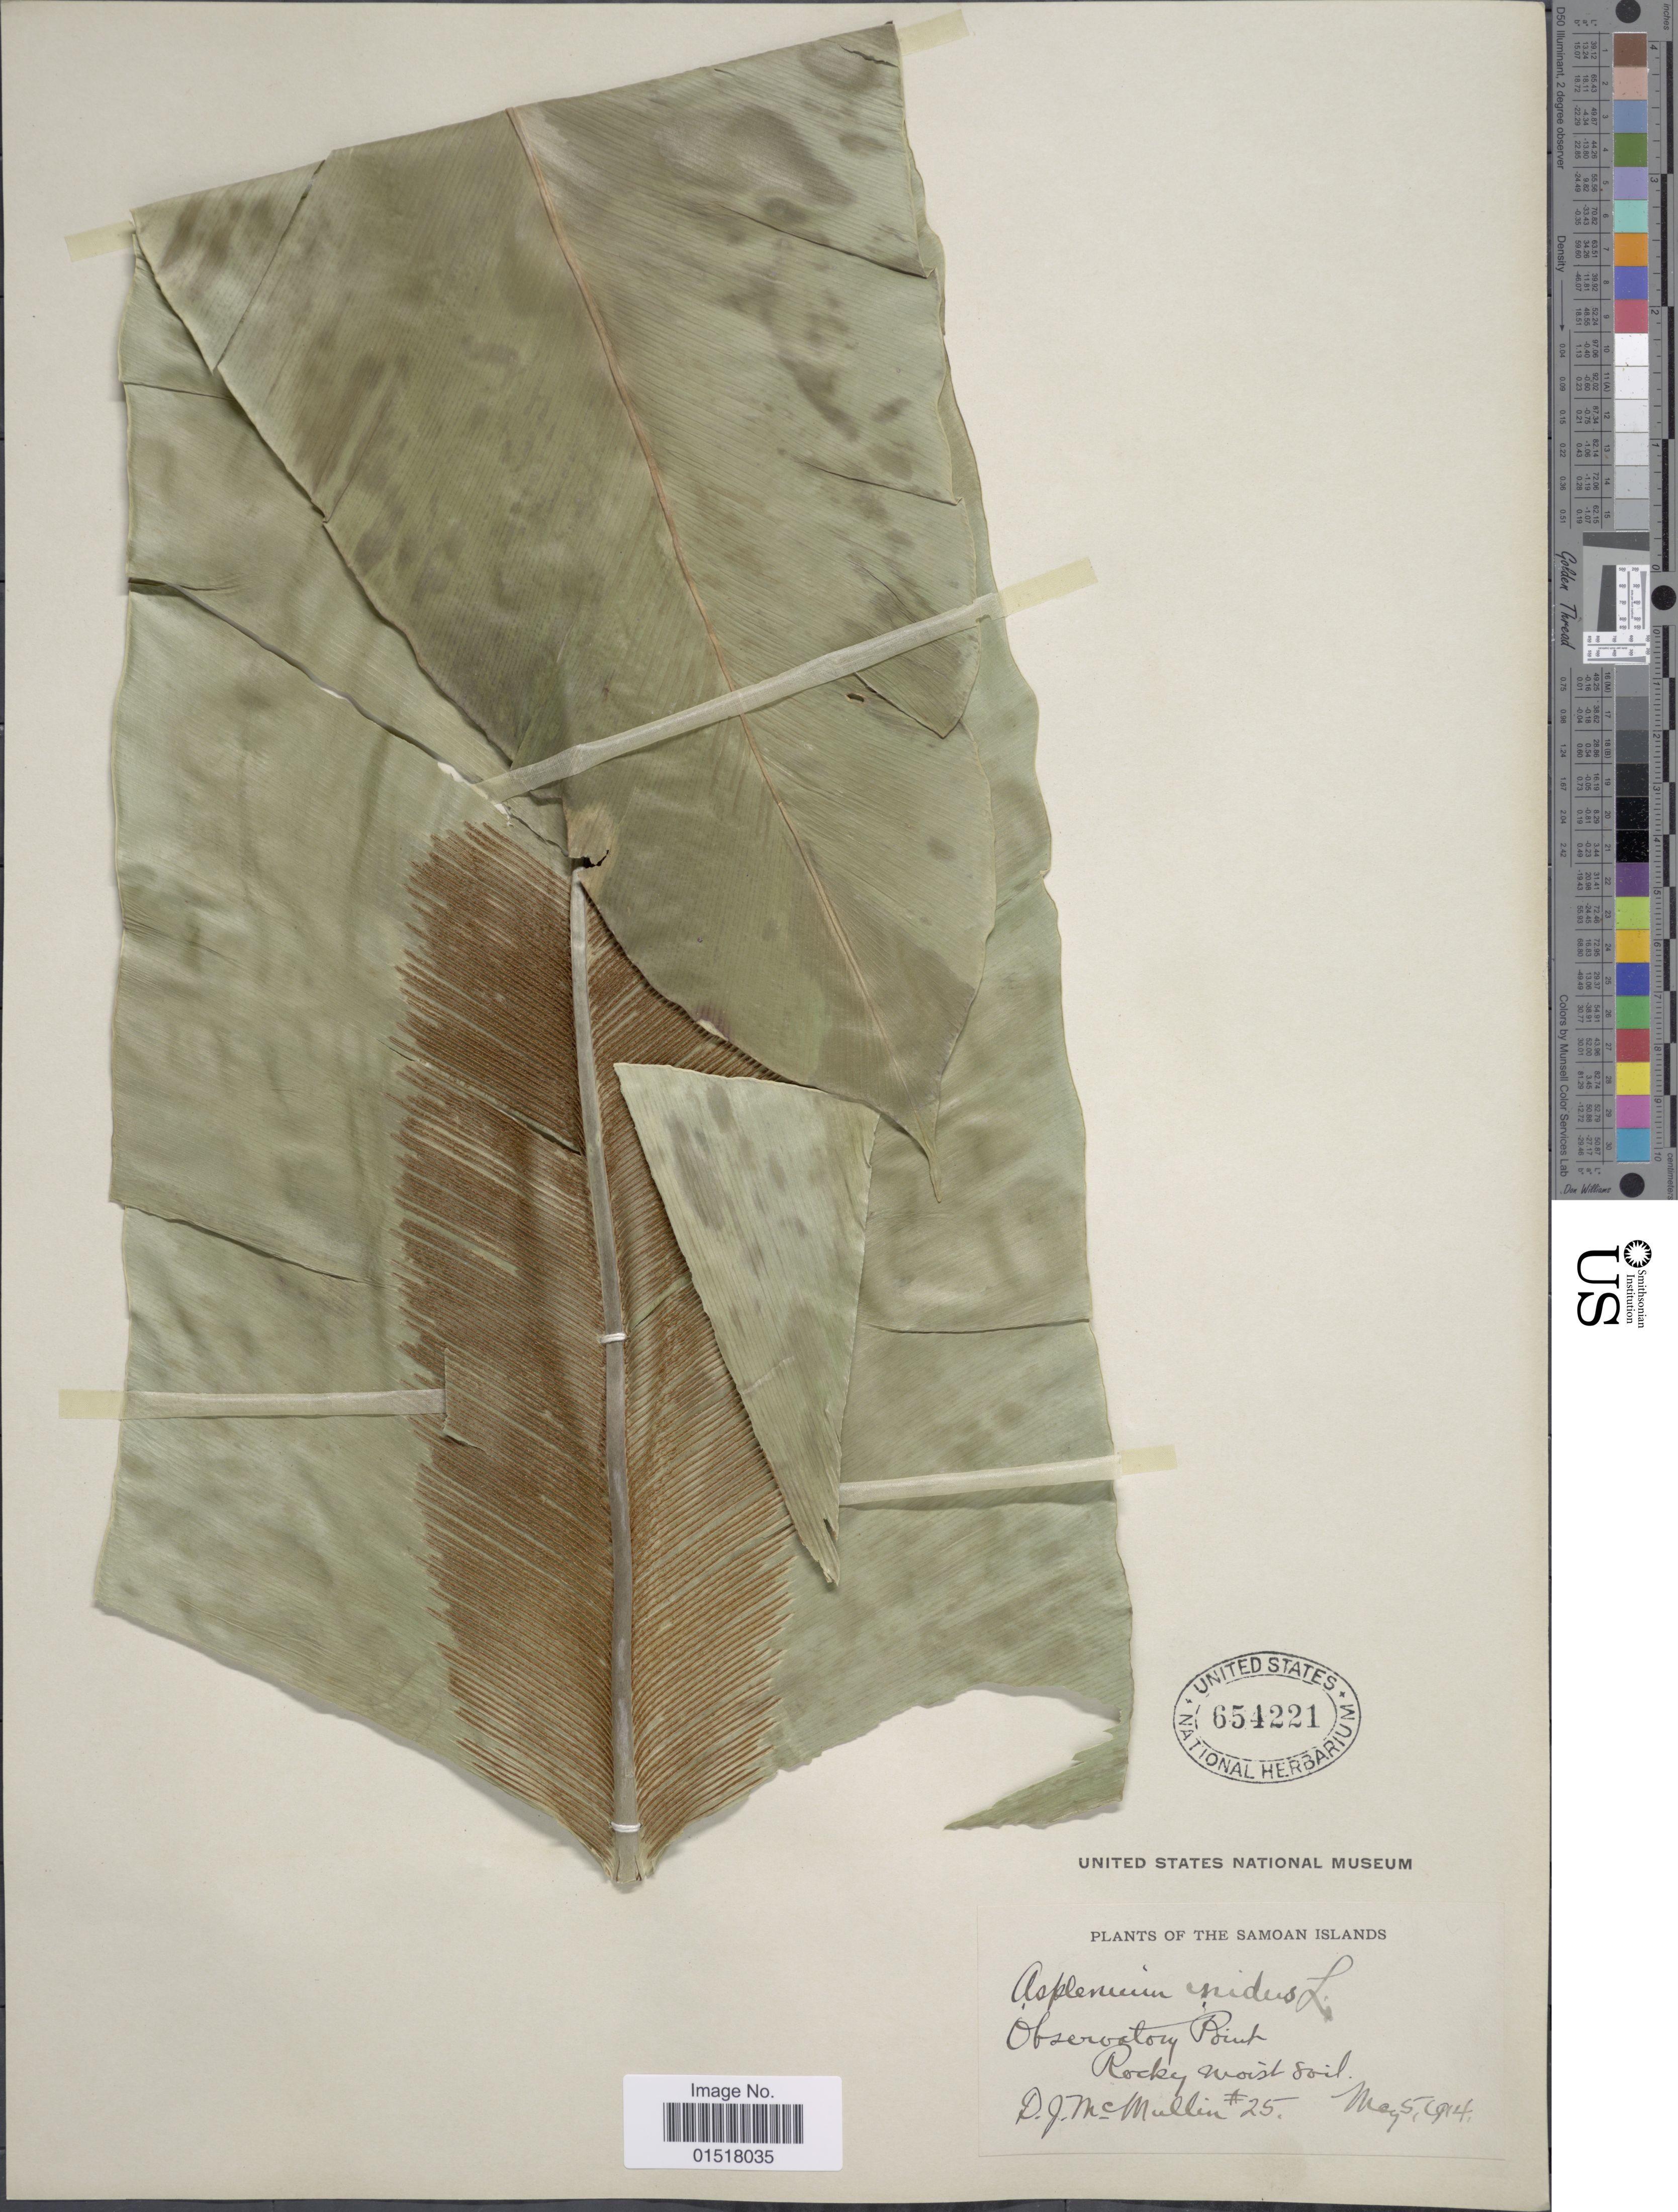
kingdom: Plantae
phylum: Tracheophyta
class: Polypodiopsida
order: Polypodiales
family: Aspleniaceae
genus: Asplenium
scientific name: Asplenium nidus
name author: L.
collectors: D. McMullin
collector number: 25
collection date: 1914-05-05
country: American Samoa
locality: Samoan Islands. Observatory Point.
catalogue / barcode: US 654221